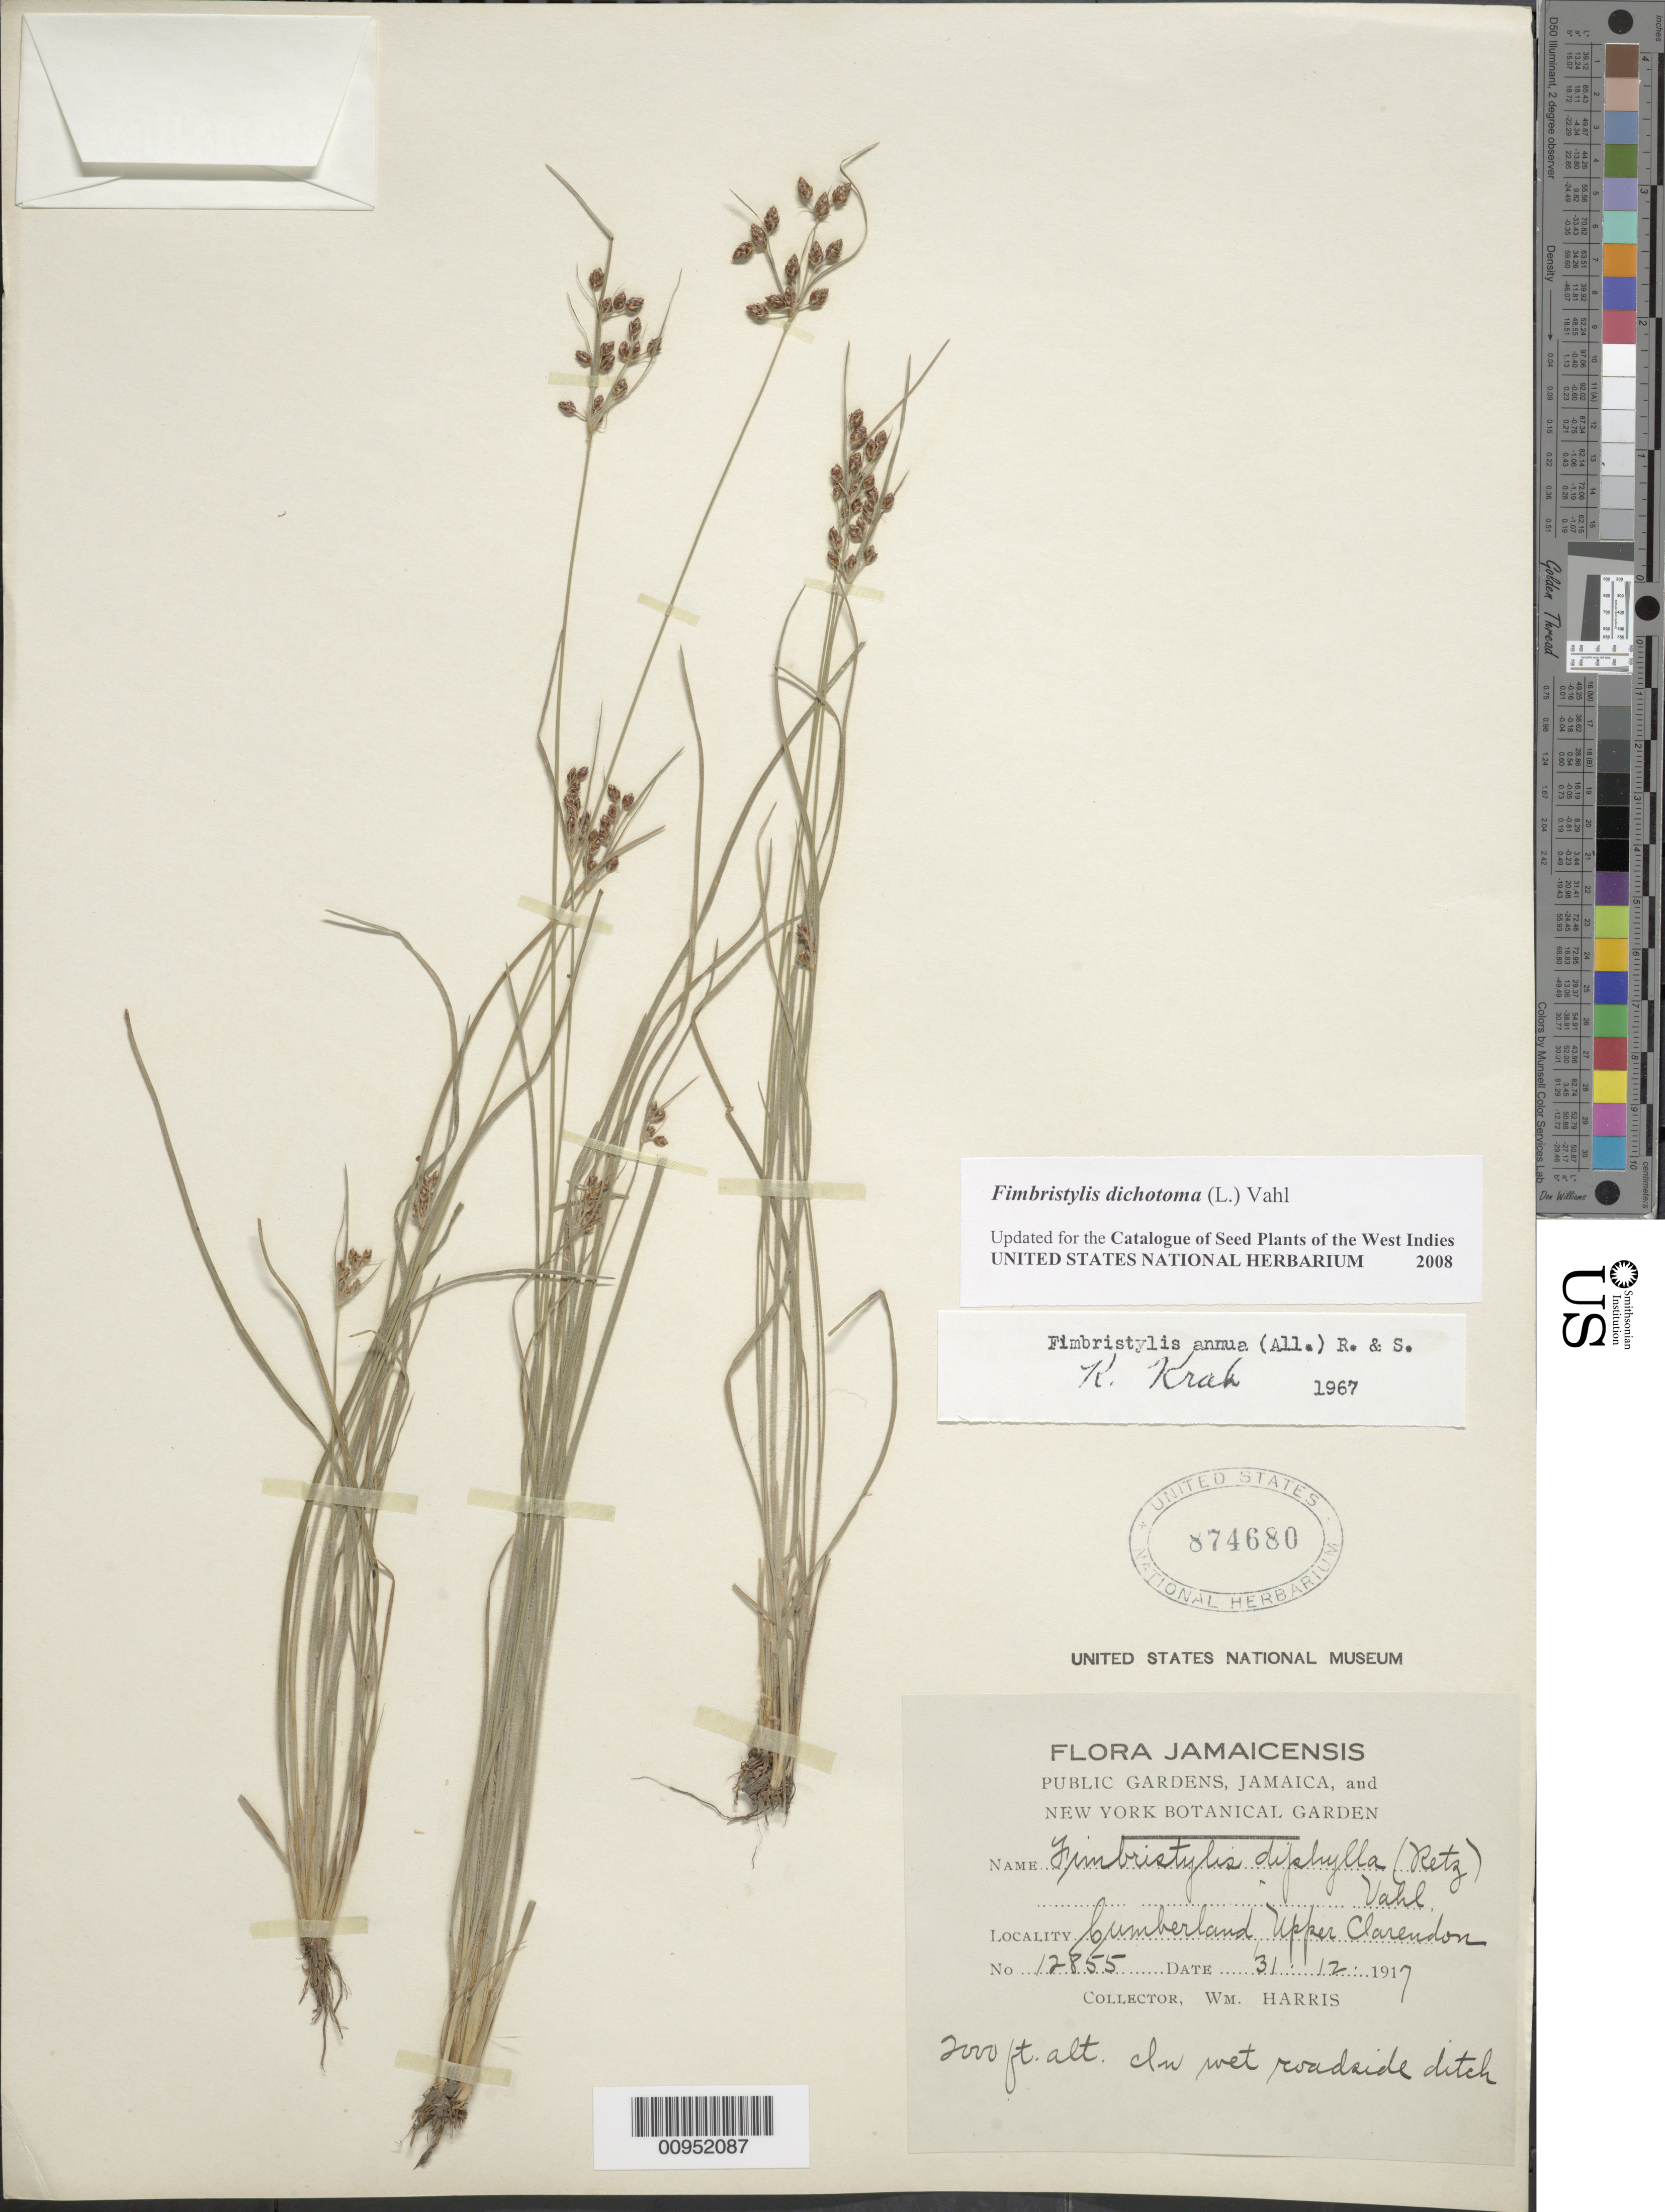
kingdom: Plantae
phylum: Tracheophyta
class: Liliopsida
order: Poales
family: Cyperaceae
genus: Fimbristylis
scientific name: Fimbristylis dichotoma subsp. dichotoma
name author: (L.) Vahl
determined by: Strong, M. T., (US), Smithsonian Institution - National Museum of Natural History (UNITED STATES)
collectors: W. H. Harris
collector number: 12855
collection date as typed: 31 Dec 1917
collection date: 1917-12-31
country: Jamaica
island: Jamaica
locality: Cumberland, Upper Clarendon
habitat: In wet roadside ditch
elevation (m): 610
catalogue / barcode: US 874680